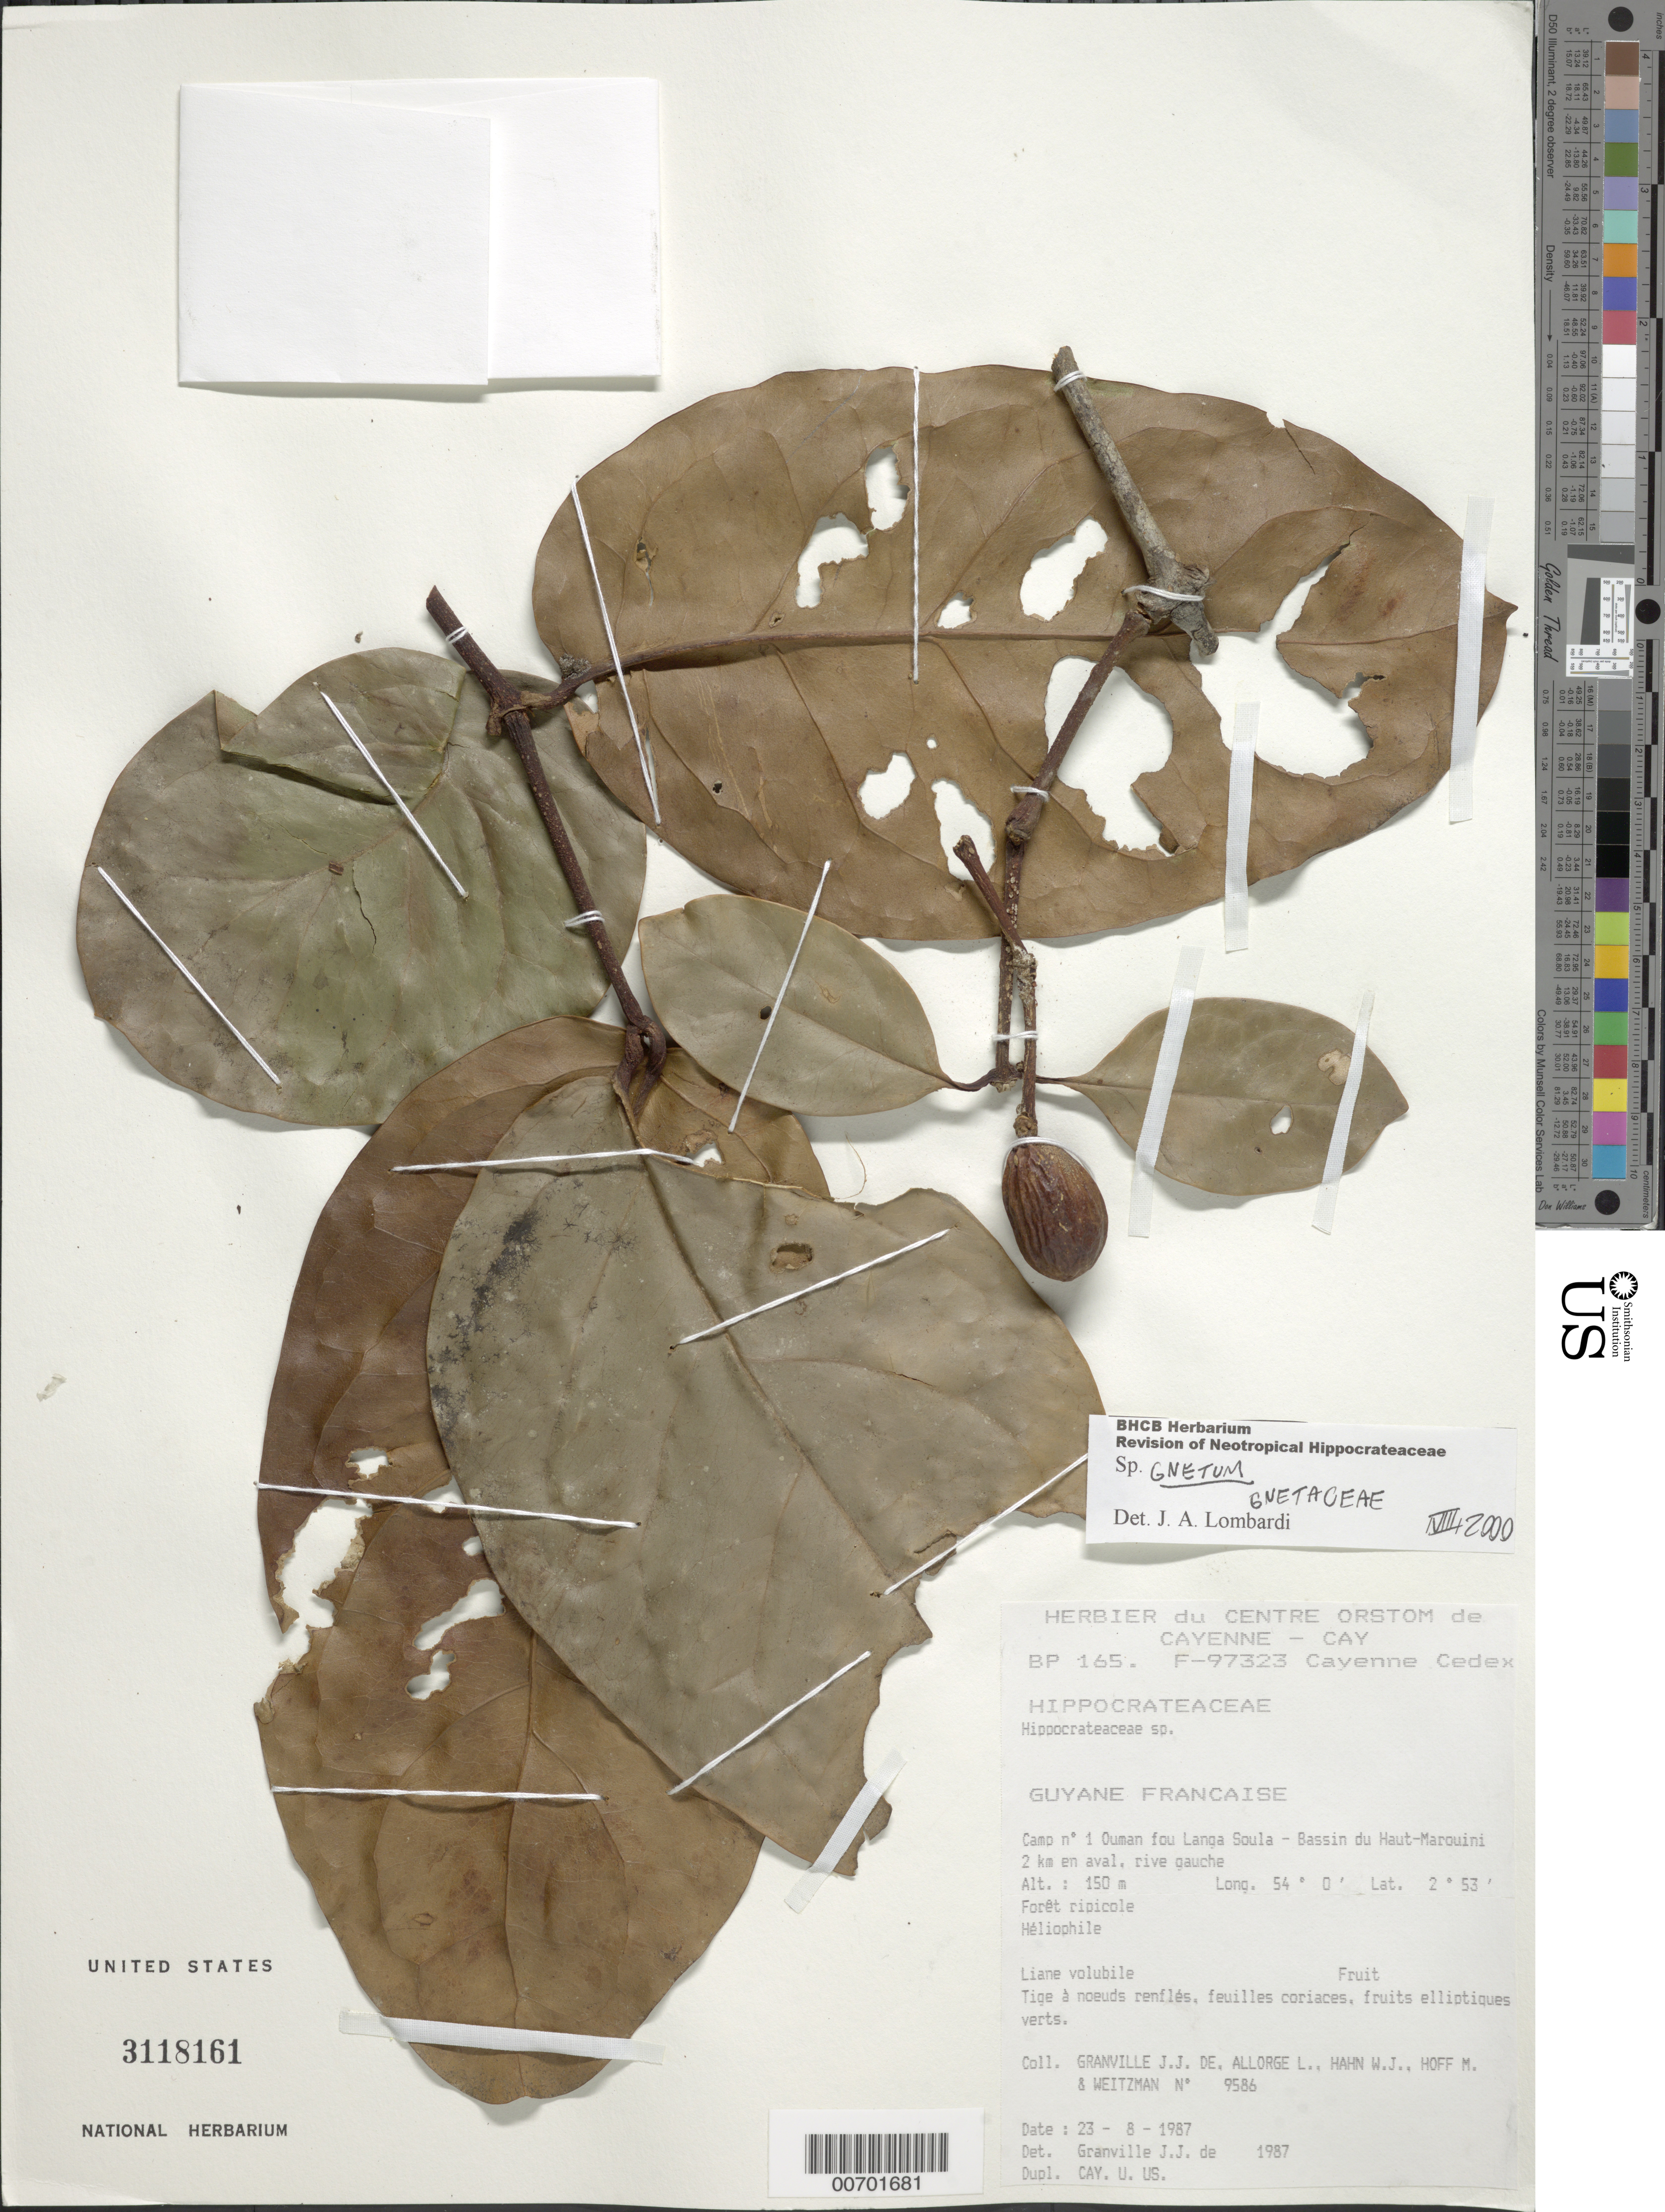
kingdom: Plantae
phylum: Tracheophyta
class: Gnetopsida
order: Gnetales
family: Gnetaceae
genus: Gnetum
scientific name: Gnetum sp.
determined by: Lombardi, Julio A.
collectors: J.-J. de Granville, L. Allorge, W. J. Hahn, M. Hoff & A. L. Weitzman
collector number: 9586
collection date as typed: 23-Aug-87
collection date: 1987-08-23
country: French Guiana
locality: Ouman fou Langa Soula, Camp #1, Bassin du Haut-Marouini, 2 km en aval, rive gauche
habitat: Forêt ripicole, héliophile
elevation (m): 150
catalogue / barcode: US 3118161